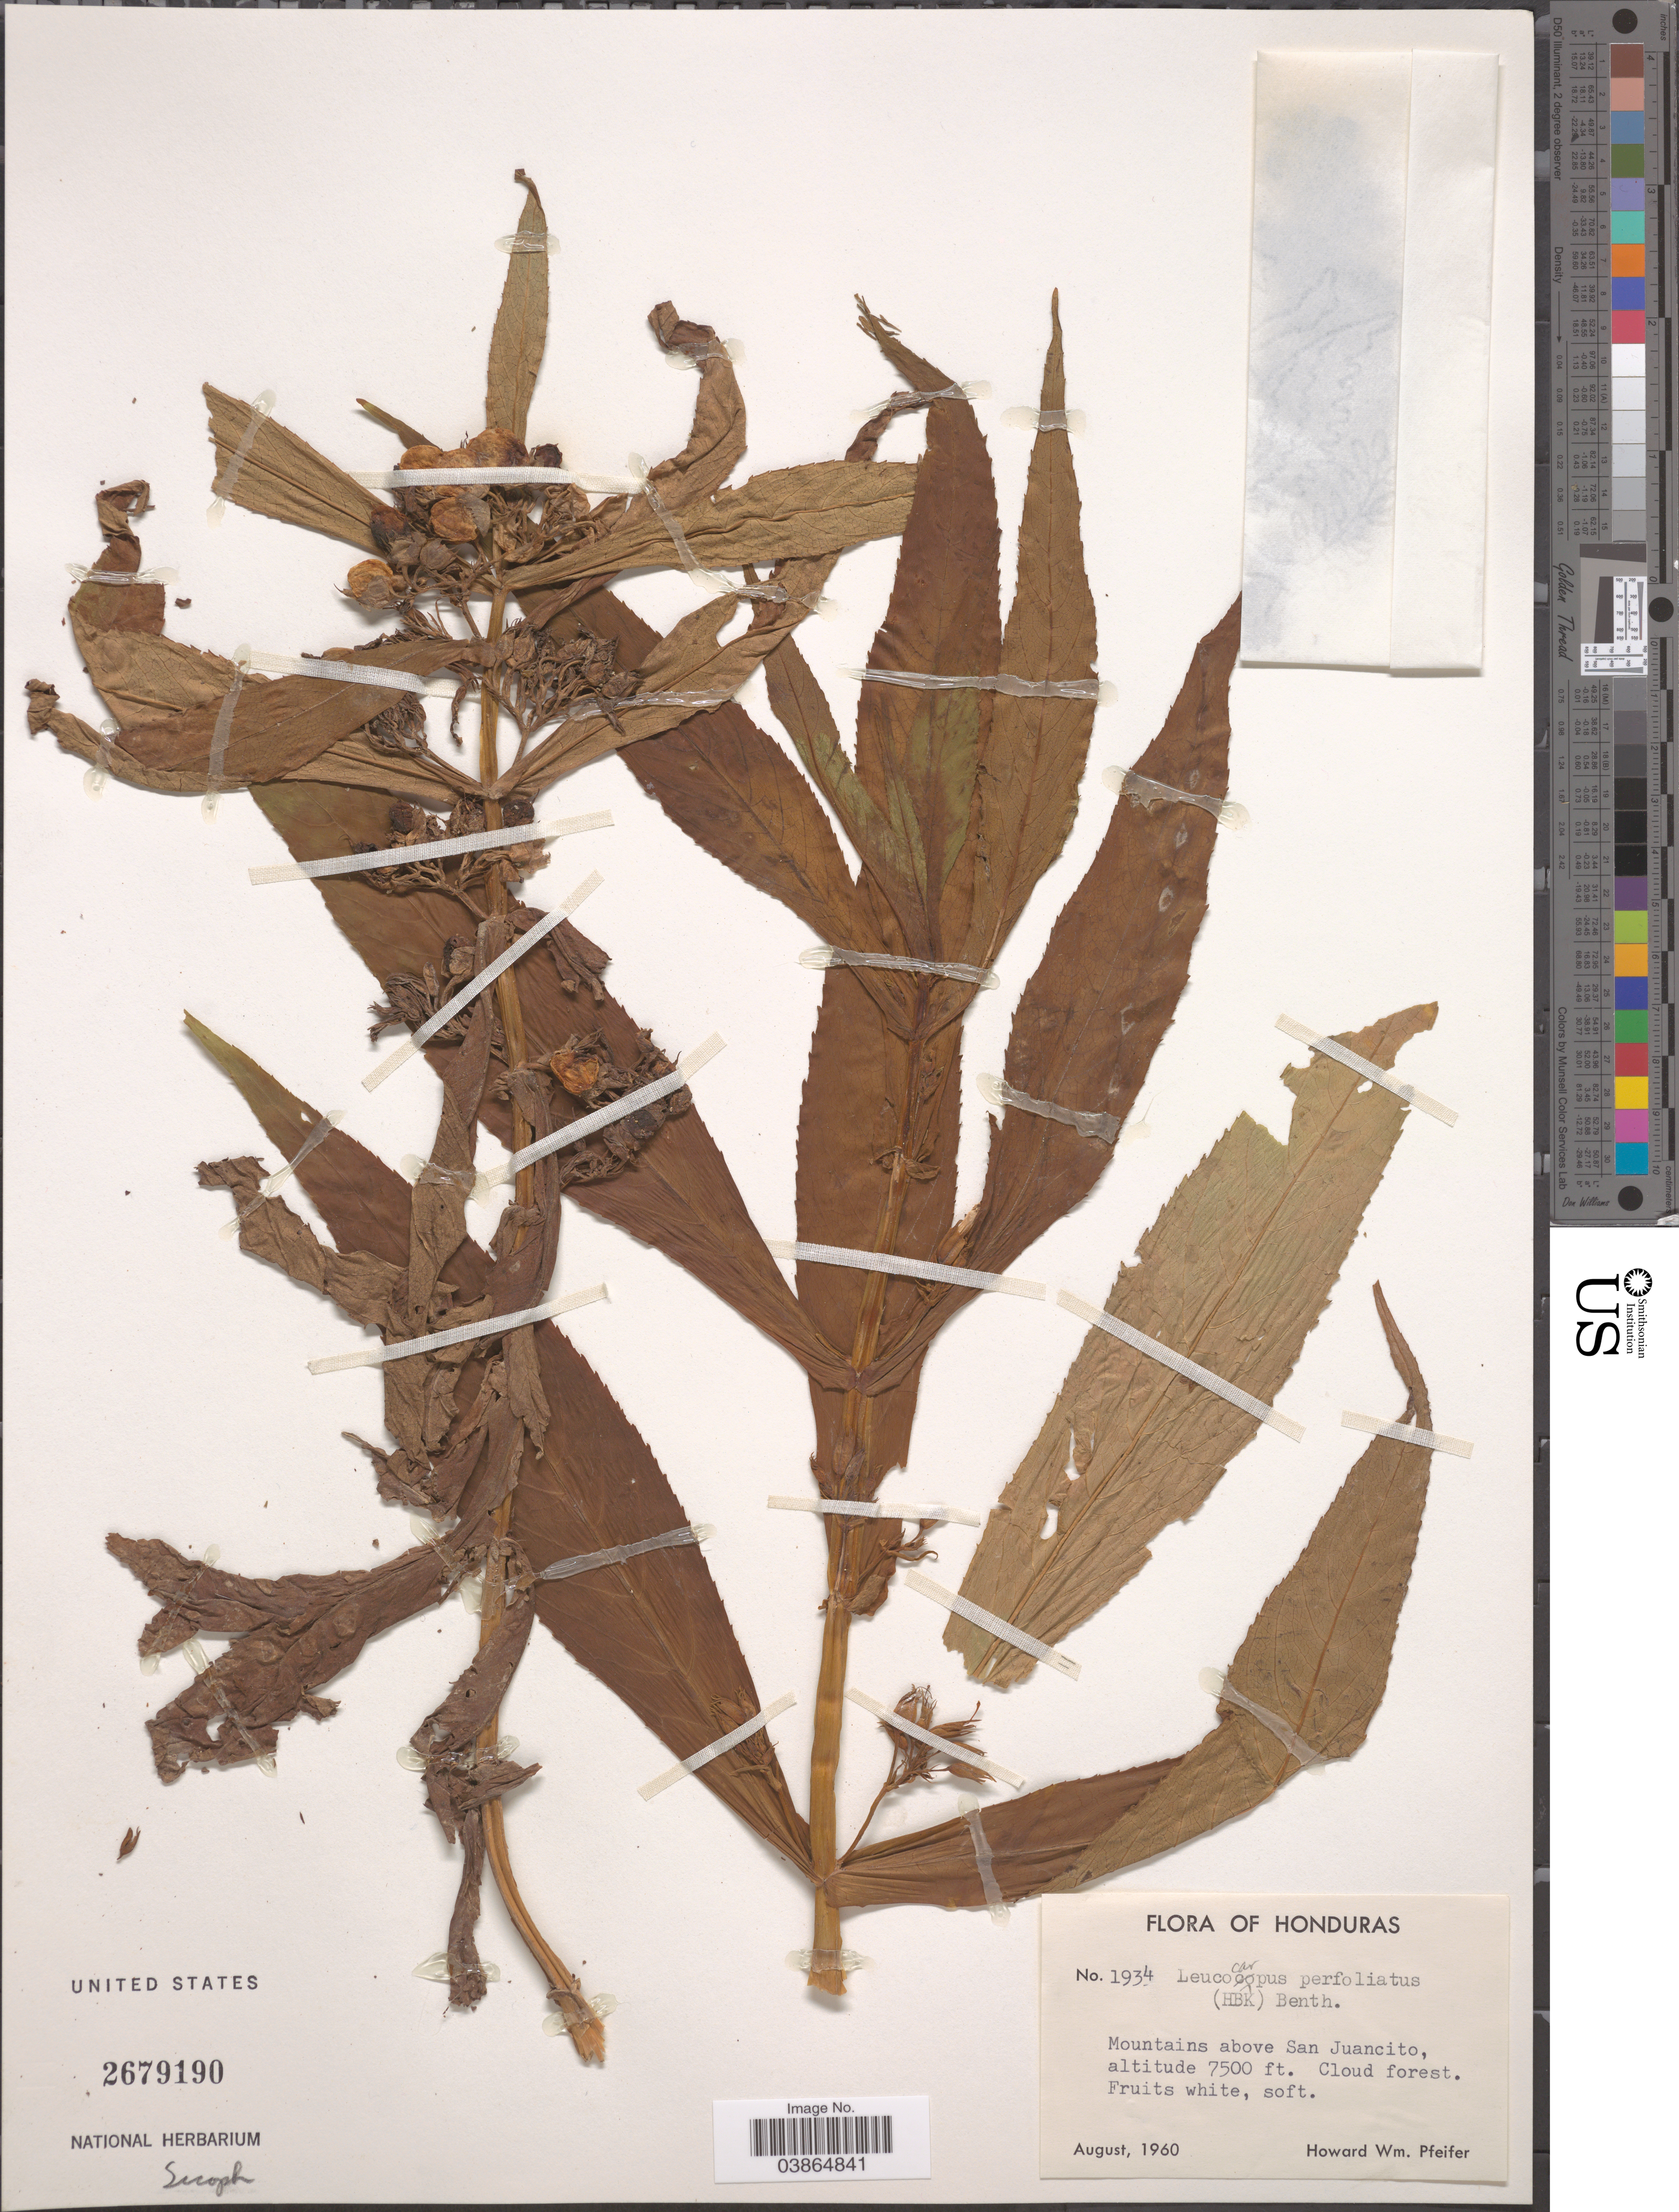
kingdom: Plantae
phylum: Tracheophyta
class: Magnoliopsida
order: Lamiales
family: Phrymaceae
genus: Leucocarpus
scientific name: Leucocarpus alatus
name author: D. Don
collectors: H. W. Pfeifer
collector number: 1934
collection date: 1960-08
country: Honduras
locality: Mountains above San Juancito.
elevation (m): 2286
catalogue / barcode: US 2679190